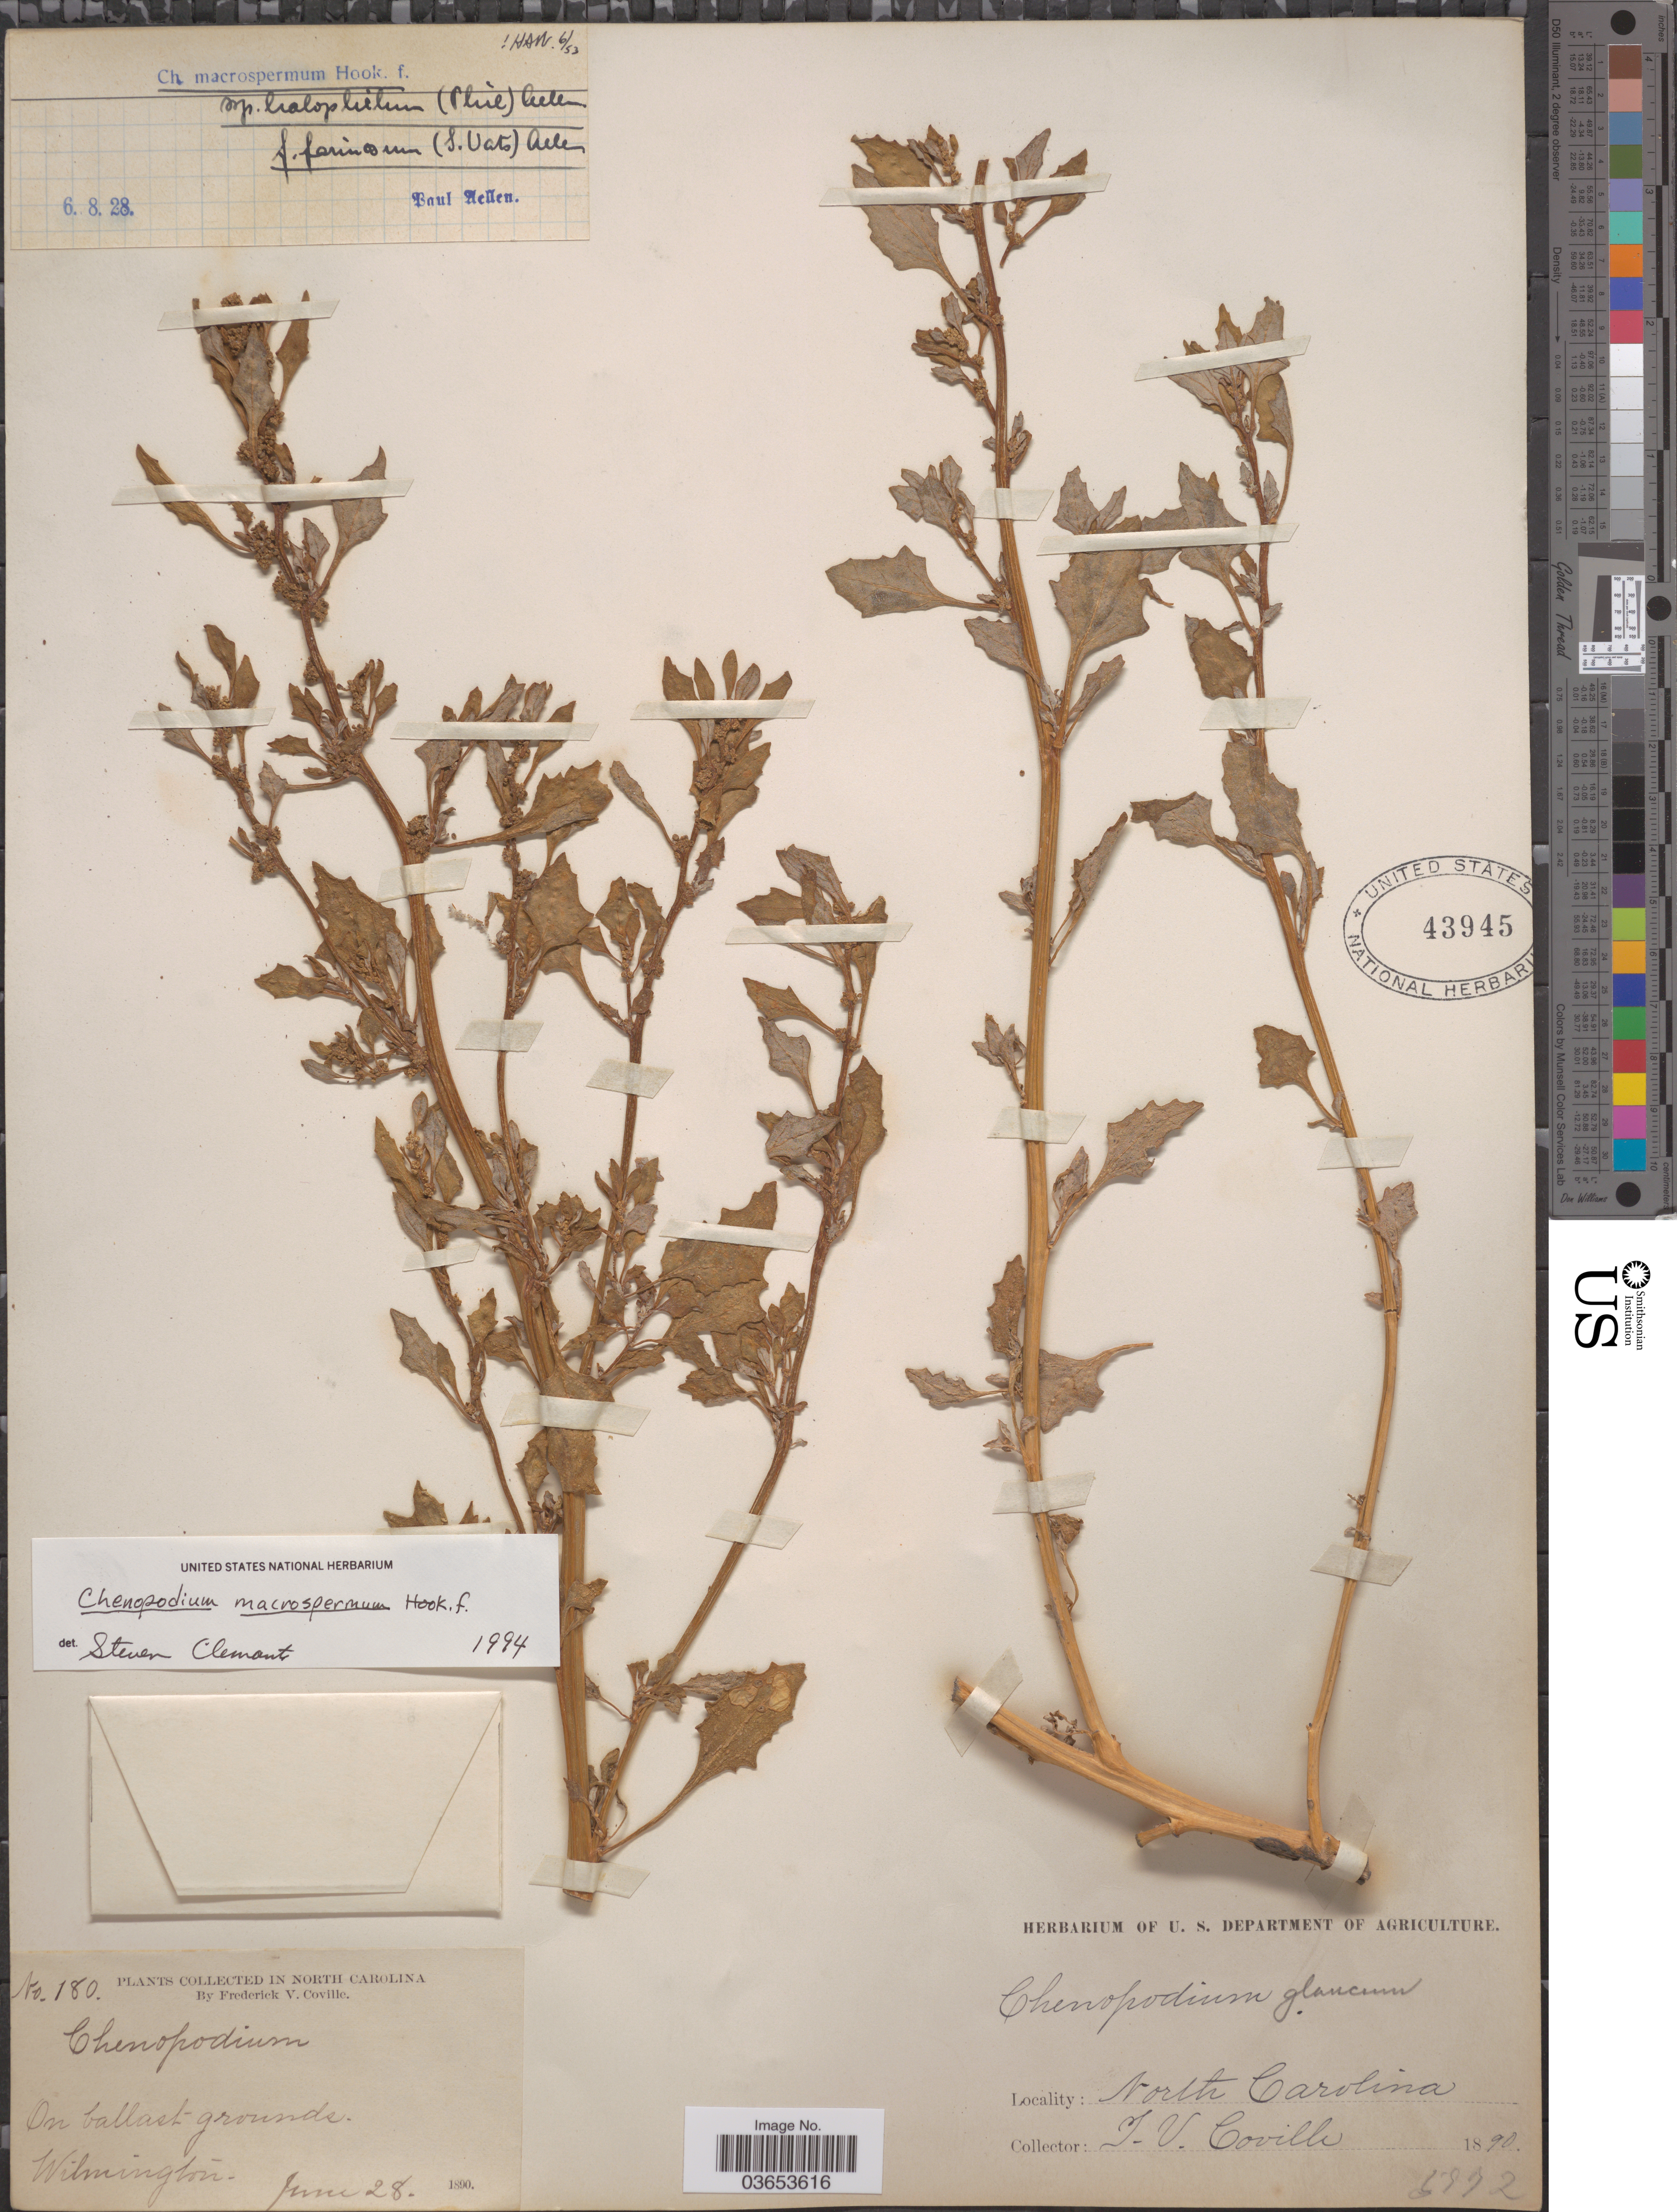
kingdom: Plantae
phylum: Tracheophyta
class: Magnoliopsida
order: Caryophyllales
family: Amaranthaceae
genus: Chenopodium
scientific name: Chenopodium macrospermum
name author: Hook. f.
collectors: F. V. Coville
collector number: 180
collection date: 1890-06-28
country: United States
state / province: North Carolina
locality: Wilmington.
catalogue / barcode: US 43945